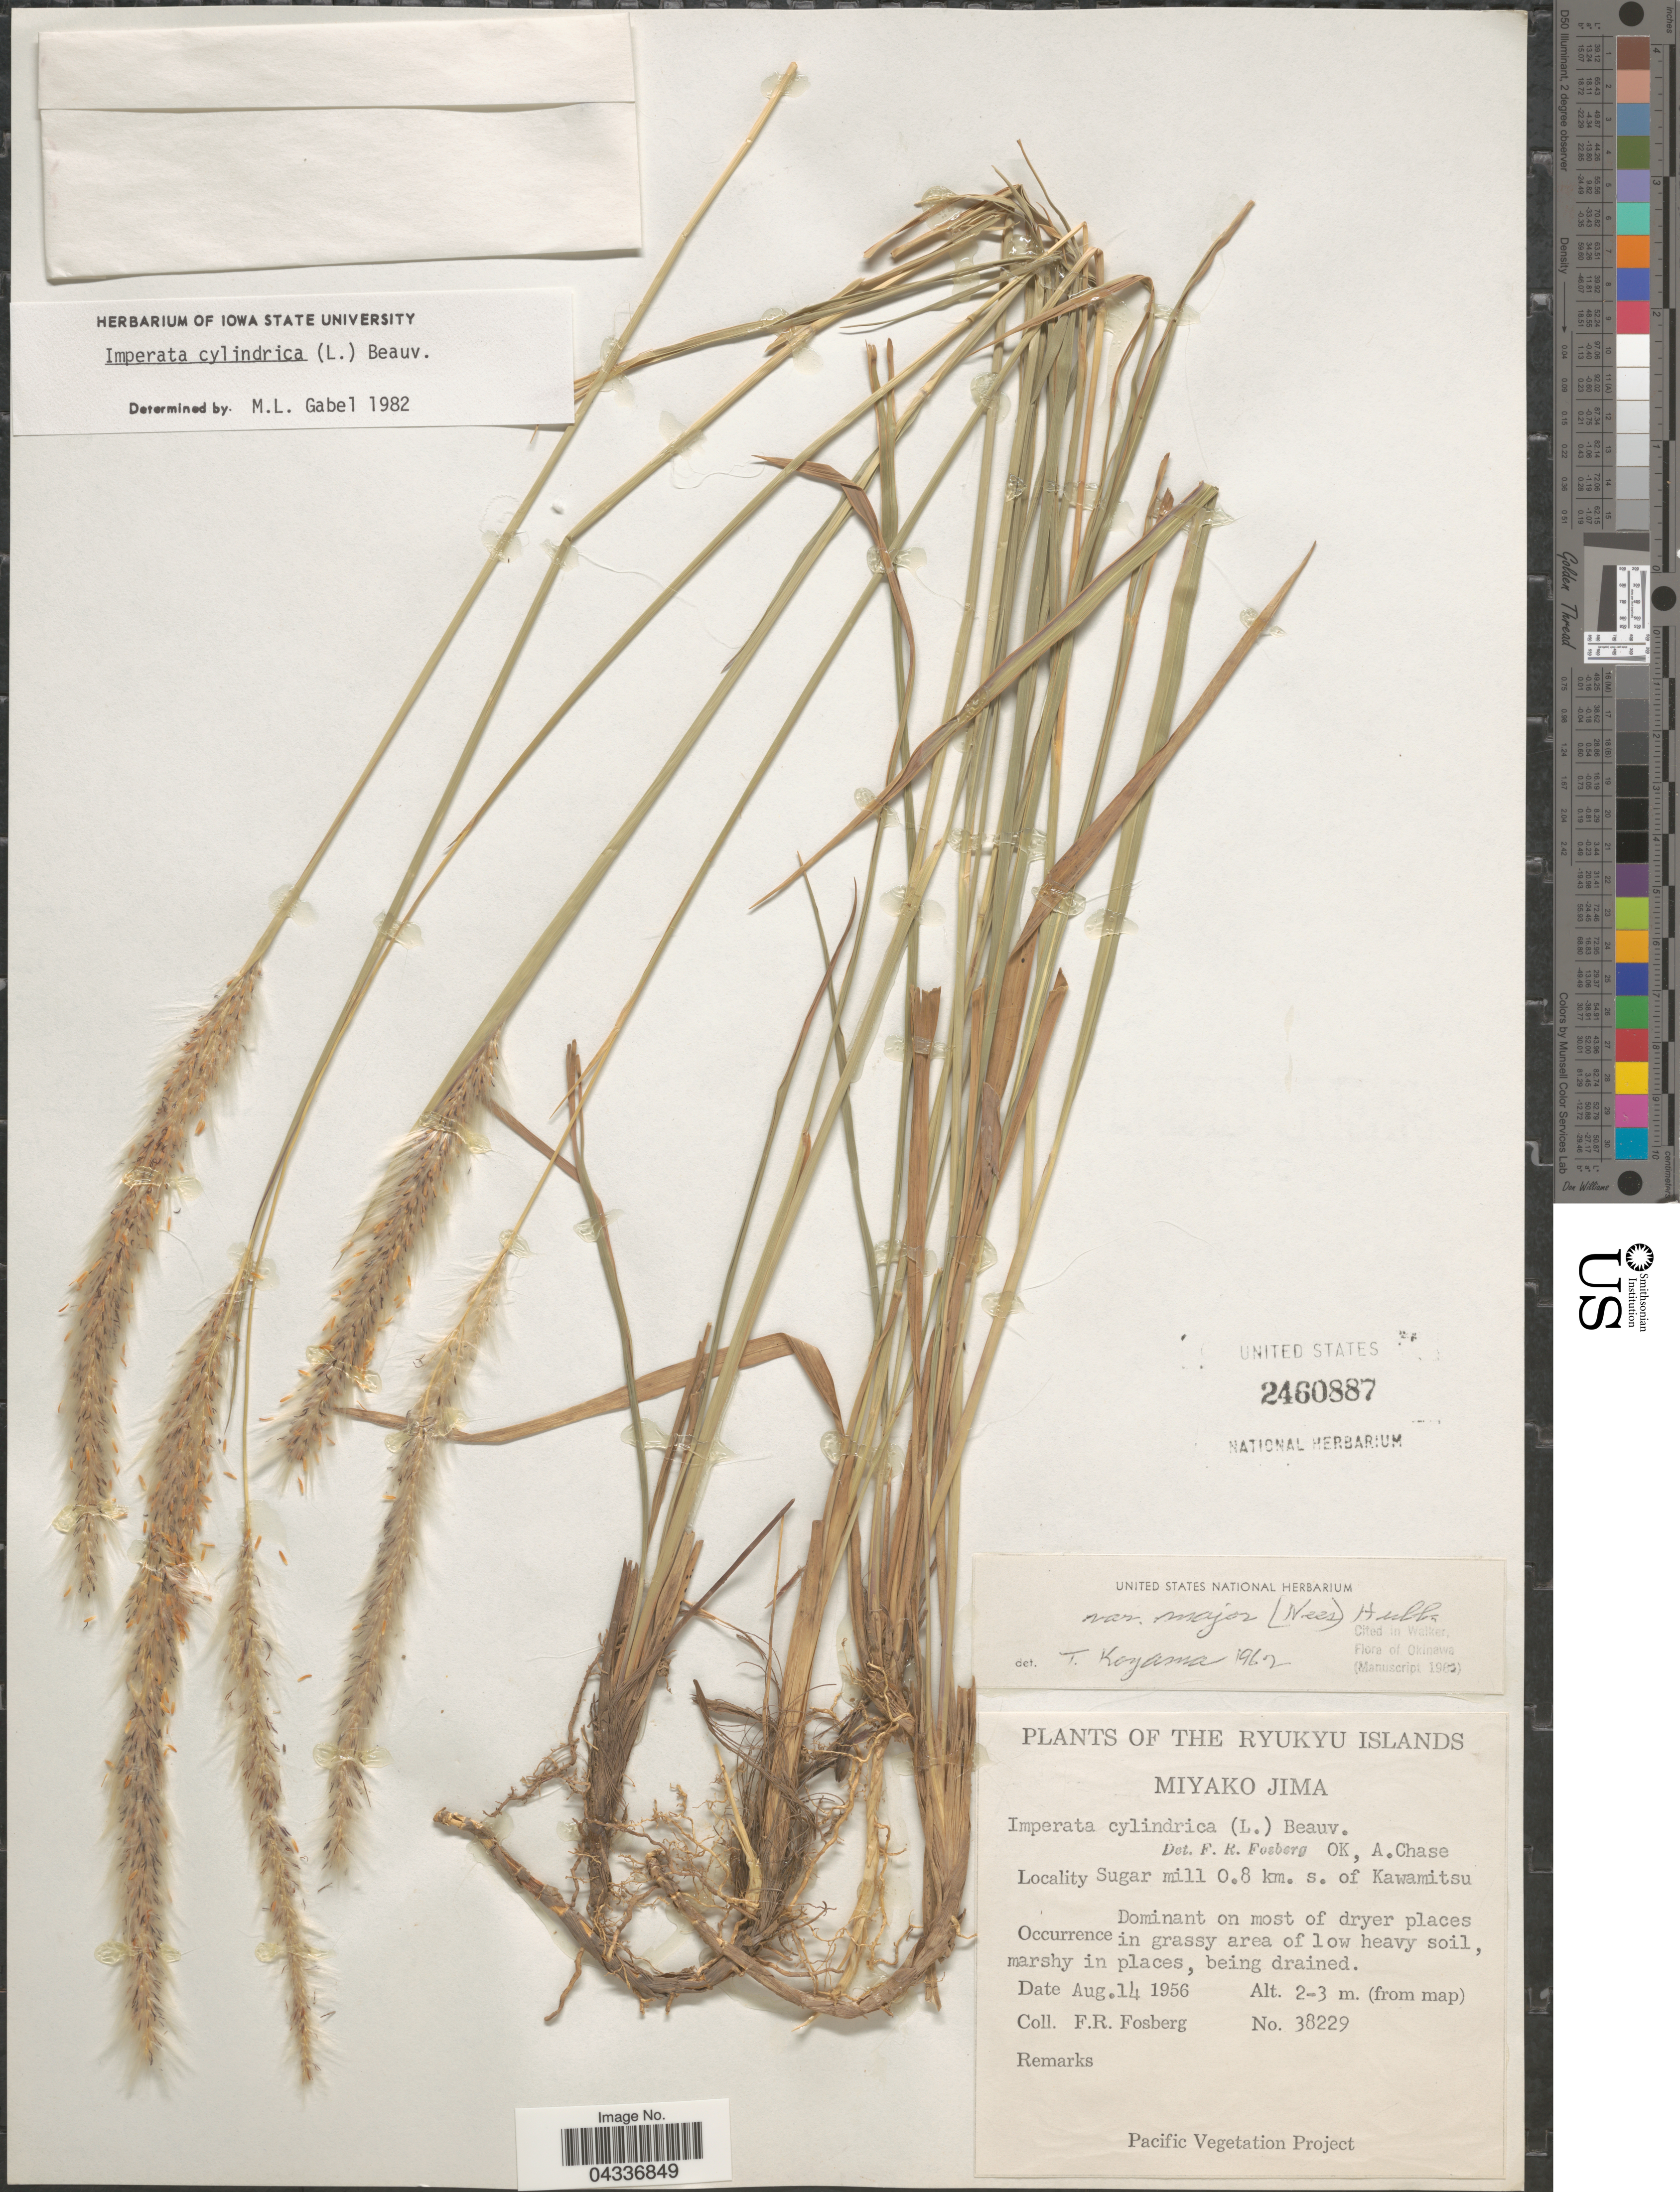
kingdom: Plantae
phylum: Tracheophyta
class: Liliopsida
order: Poales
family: Poaceae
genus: Imperata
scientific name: Imperata cylindrica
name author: (L.) P. Beauv.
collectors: F. R. Fosberg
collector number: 38229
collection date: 1956-08-14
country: Japan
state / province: Okinawa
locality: The Ryukyu Islands. Miyako Jima. Sugar mill 0.8 km. s. of Kawamitsu.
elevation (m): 2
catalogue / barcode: US 2460887